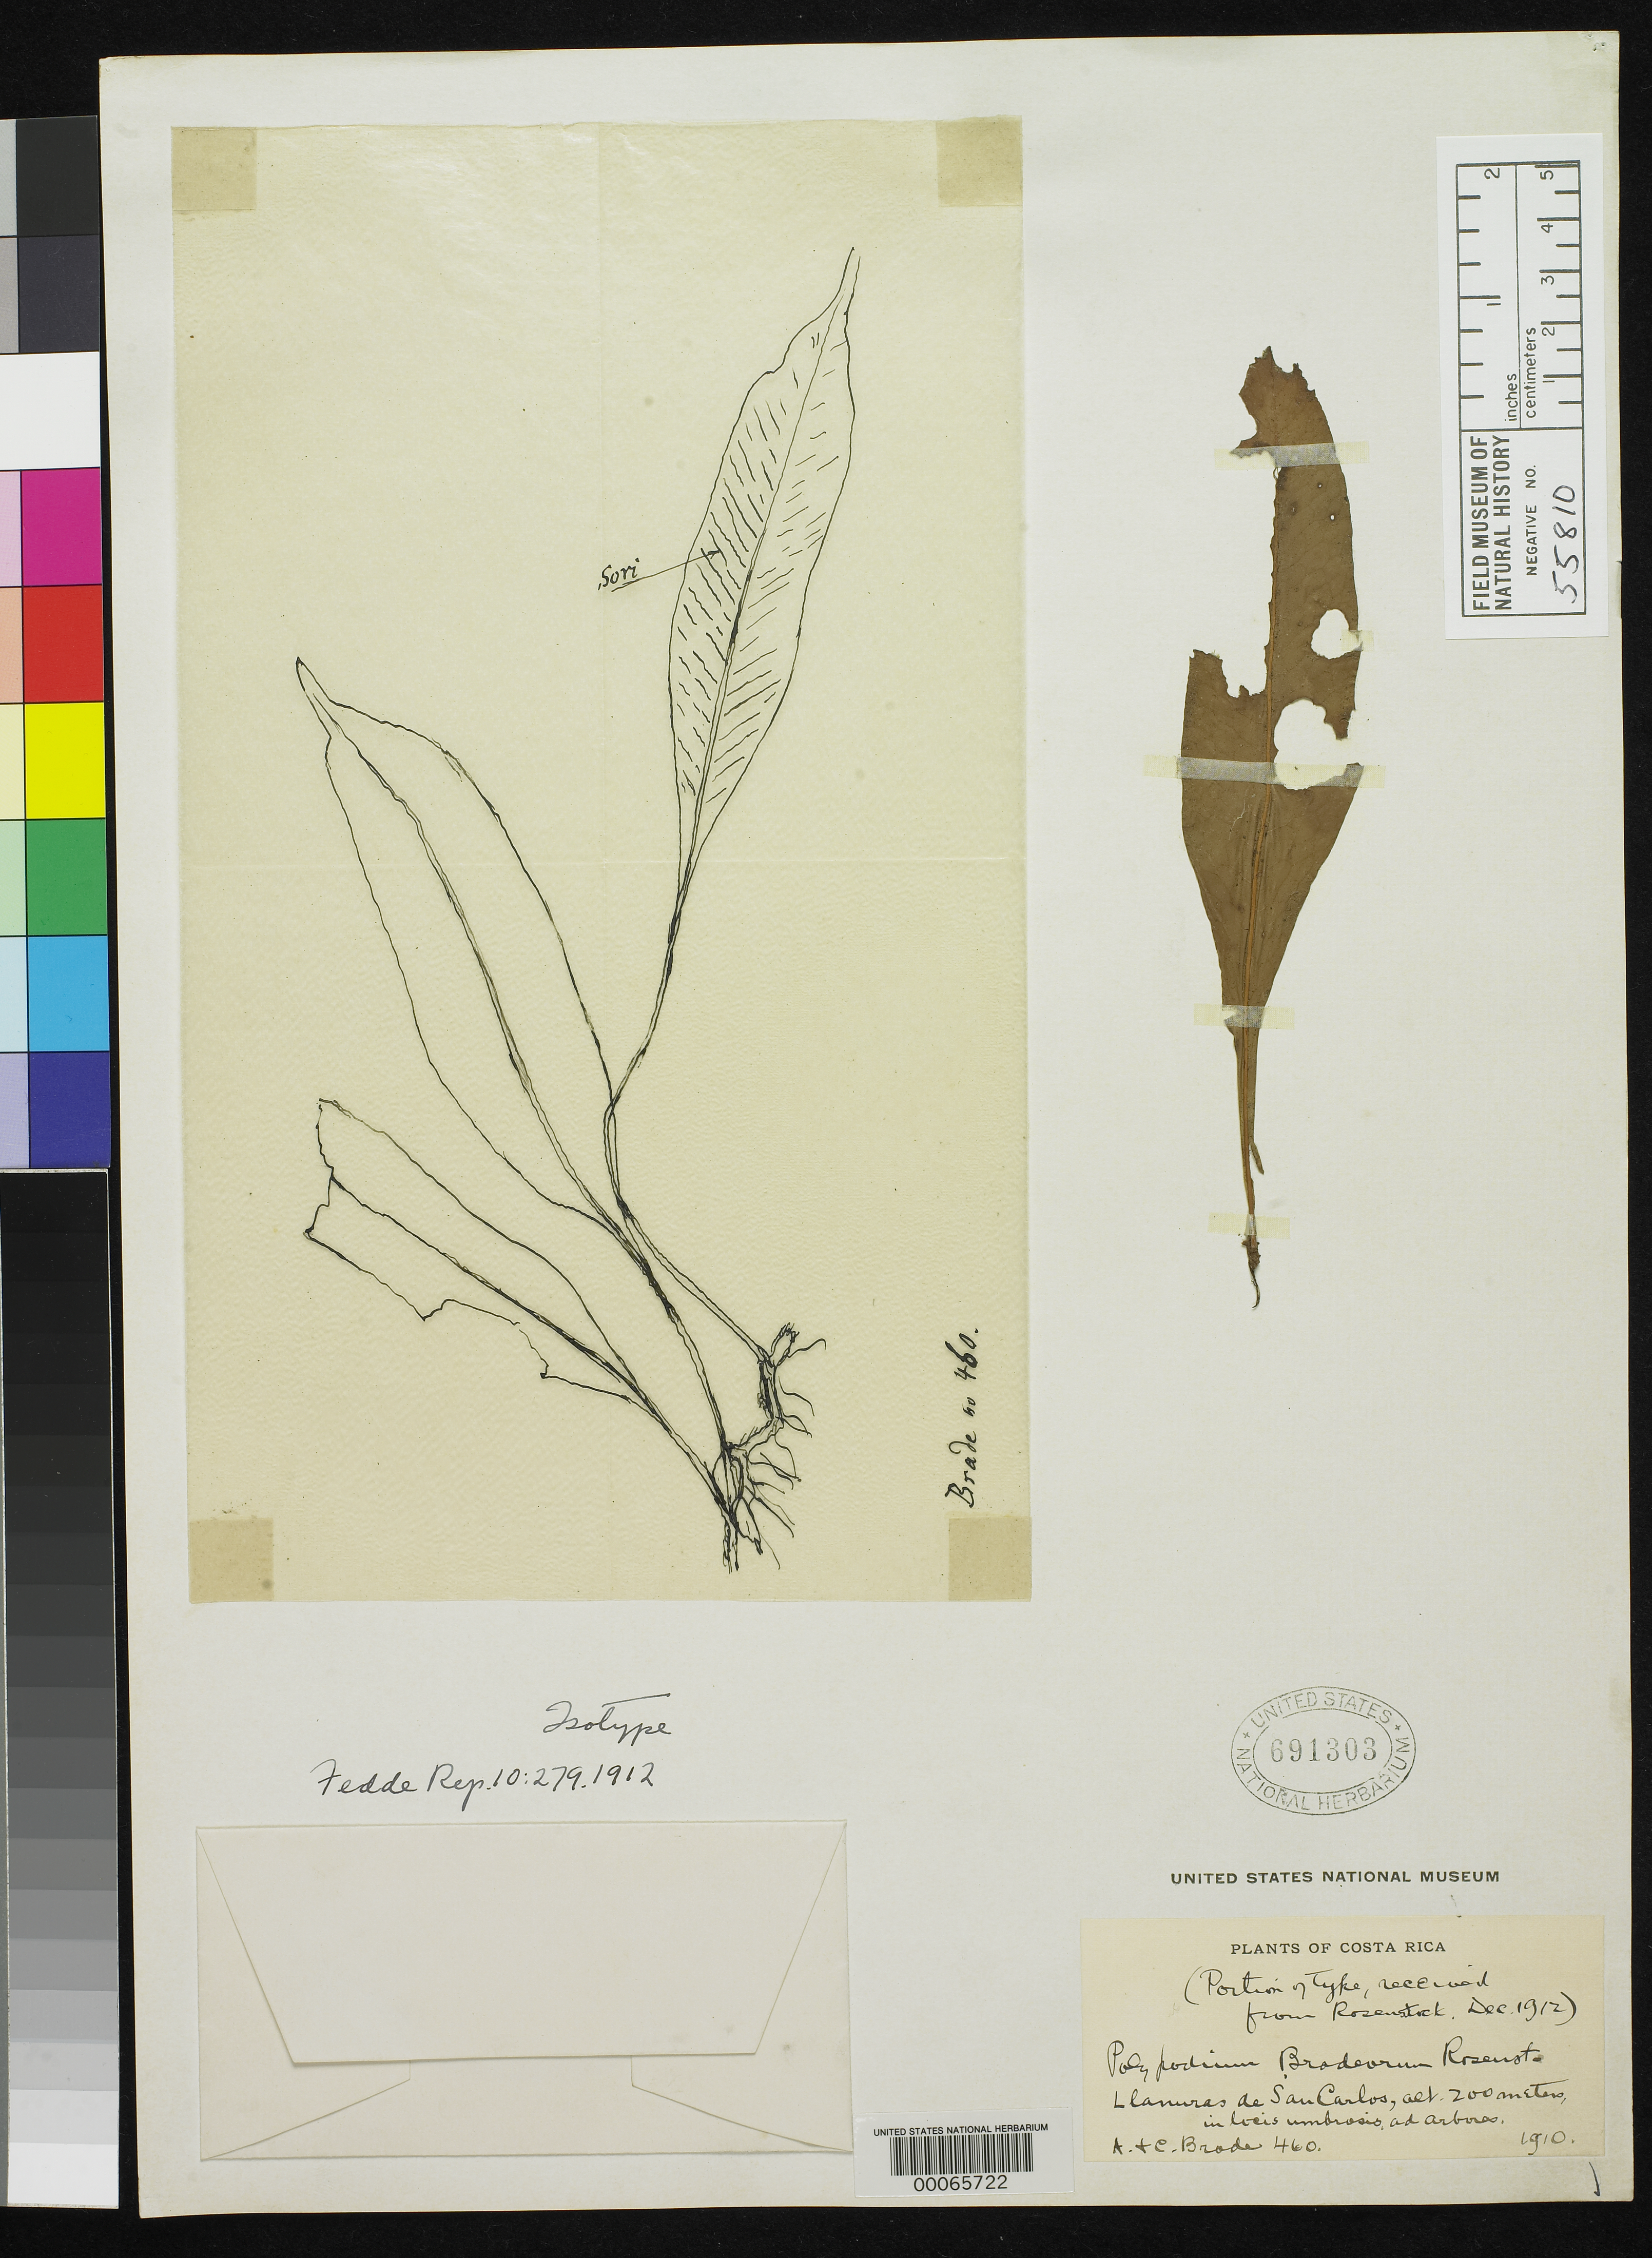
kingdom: Plantae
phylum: Tracheophyta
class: Polypodiopsida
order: Polypodiales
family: Polypodiaceae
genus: Polypodium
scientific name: Polypodium bradeorum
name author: Rosenst.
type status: Isotype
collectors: A. Brade & A. C. Brade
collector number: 460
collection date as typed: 1910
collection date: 1910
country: Costa Rica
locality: Llanuras de San Carlos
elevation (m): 200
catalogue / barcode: US 691303